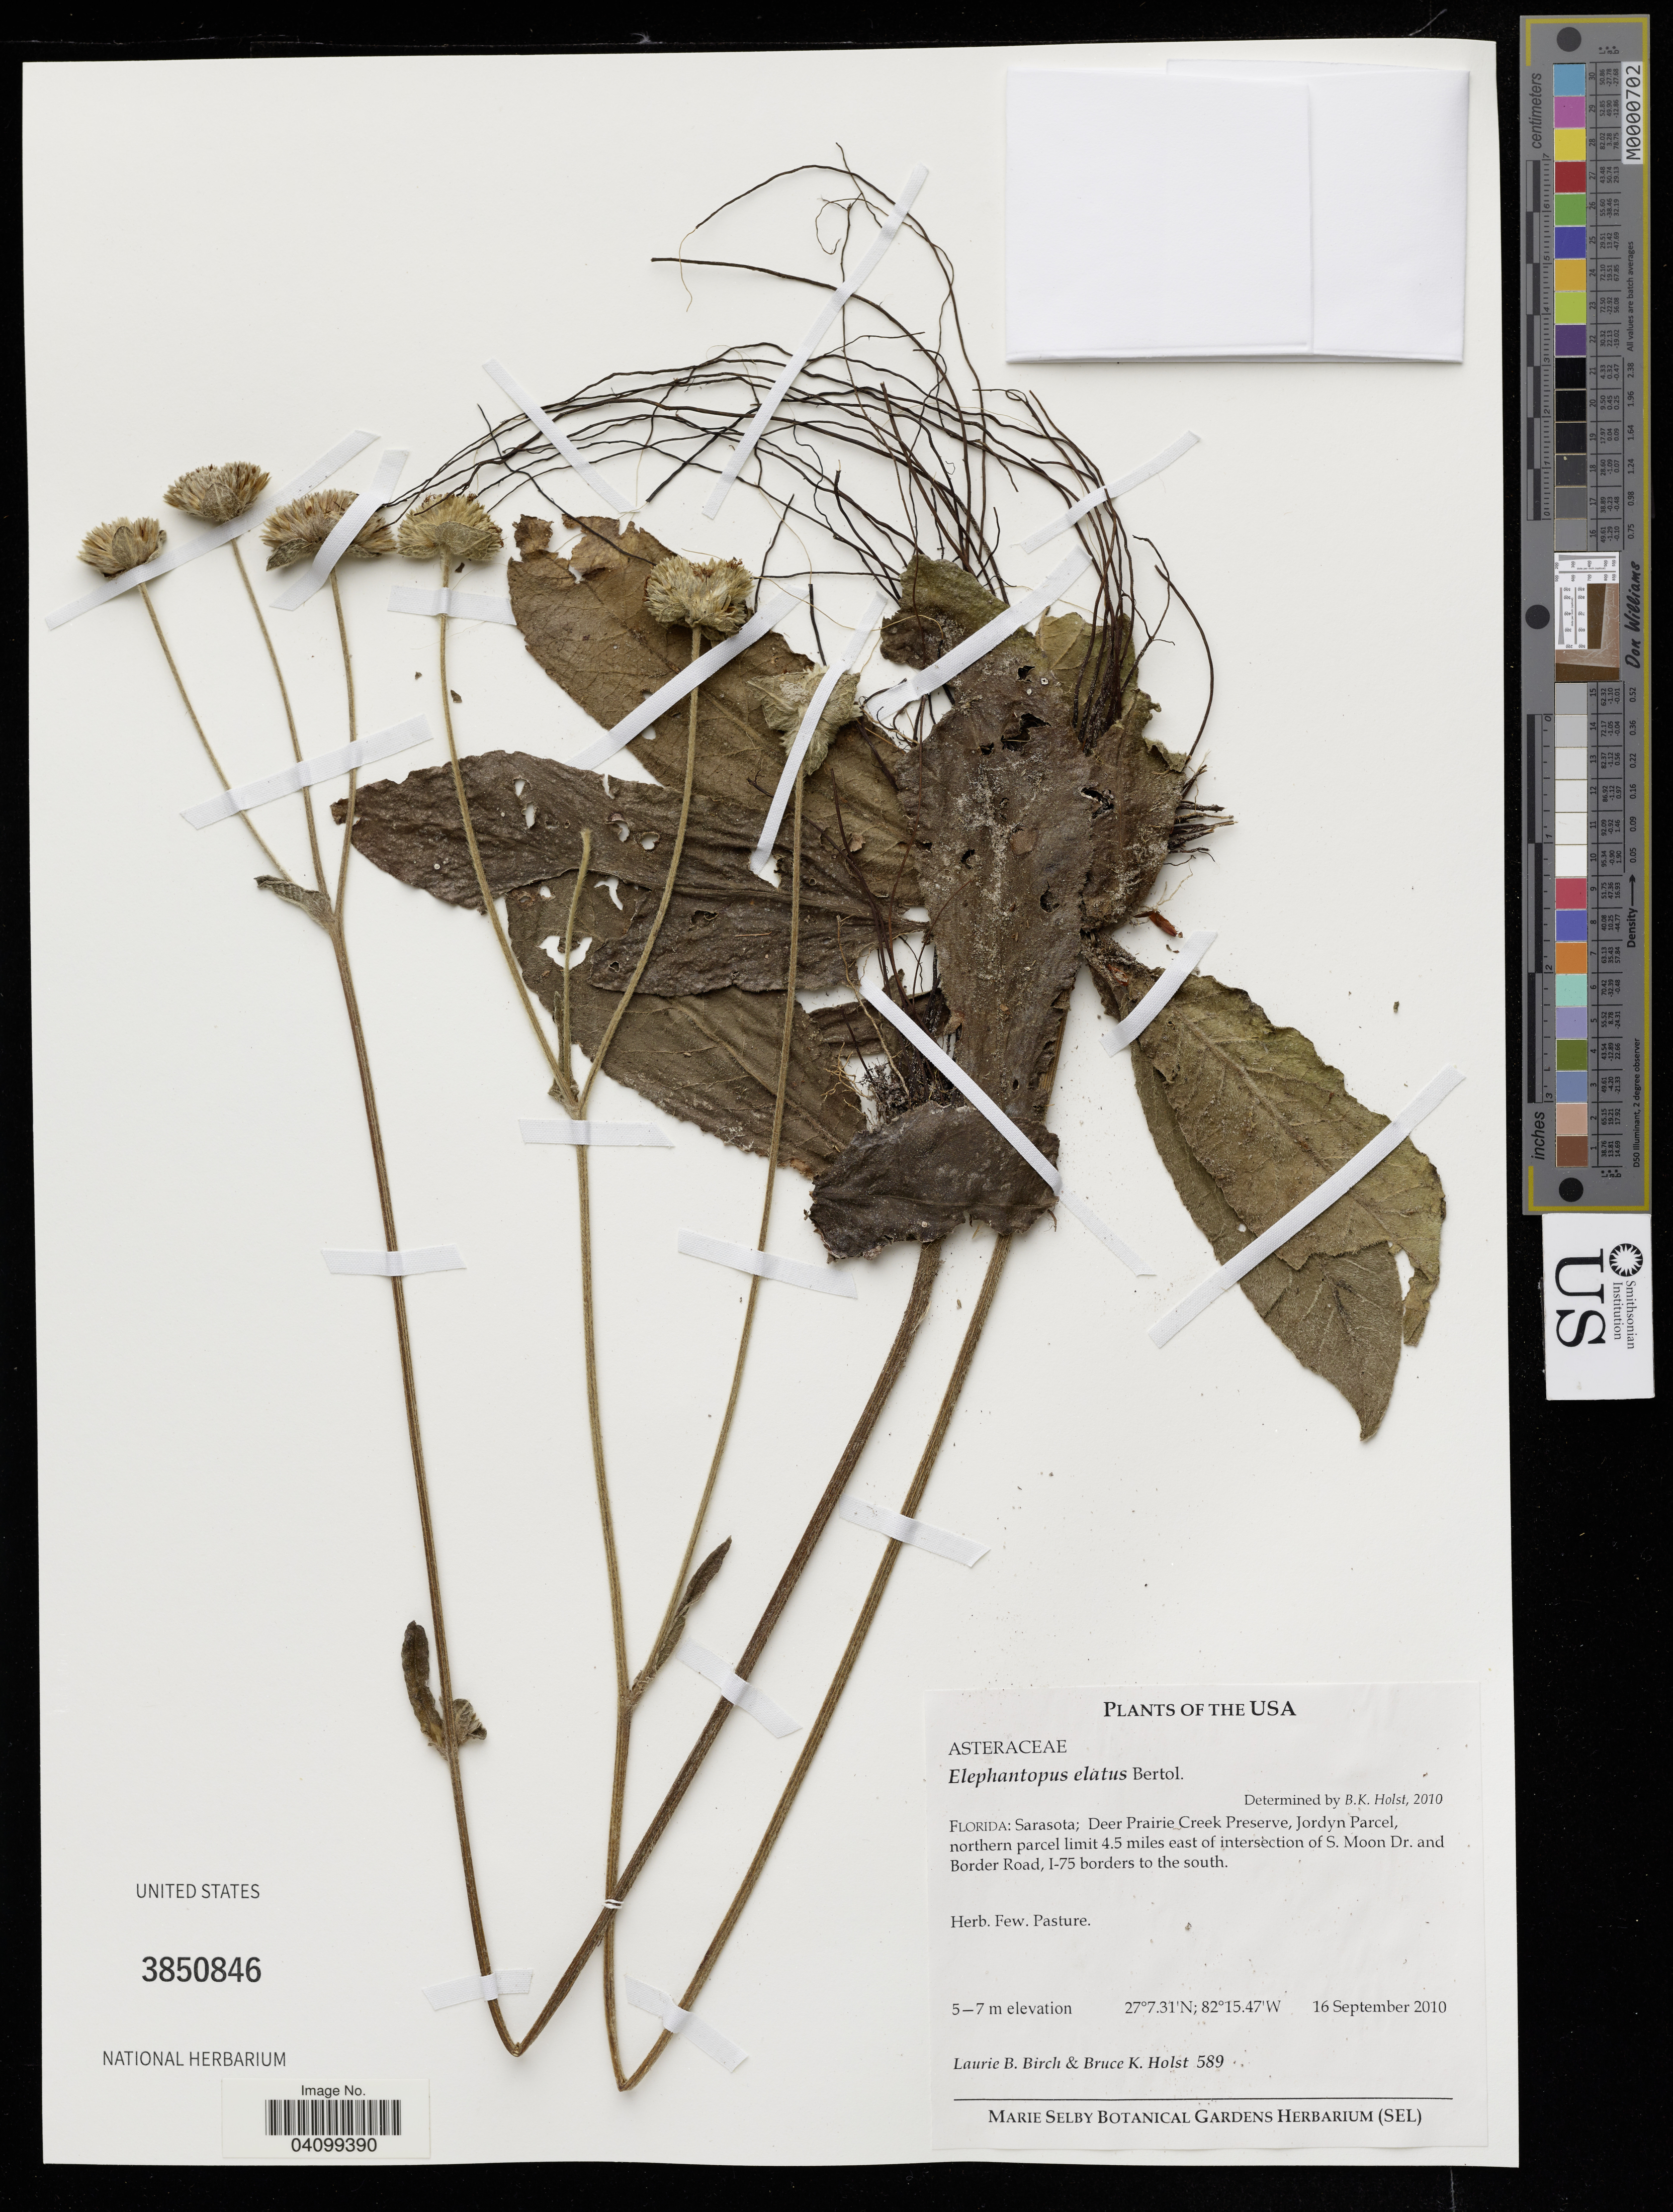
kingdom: Plantae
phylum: Tracheophyta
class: Magnoliopsida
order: Asterales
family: Asteraceae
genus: Elephantopus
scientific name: Elephantopus elatus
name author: Bertol.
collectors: L. Birch & B. Holst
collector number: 589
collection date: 2010-09-16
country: United States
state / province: Florida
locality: Sarasota; Deer Prairie Creek Preserve, Jordyn Parcel, northern parcel limit 4.5 miles east of intersection of S. Moon Dr. and Border Road, I-75 borders to the south.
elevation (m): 5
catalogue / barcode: US 3850846